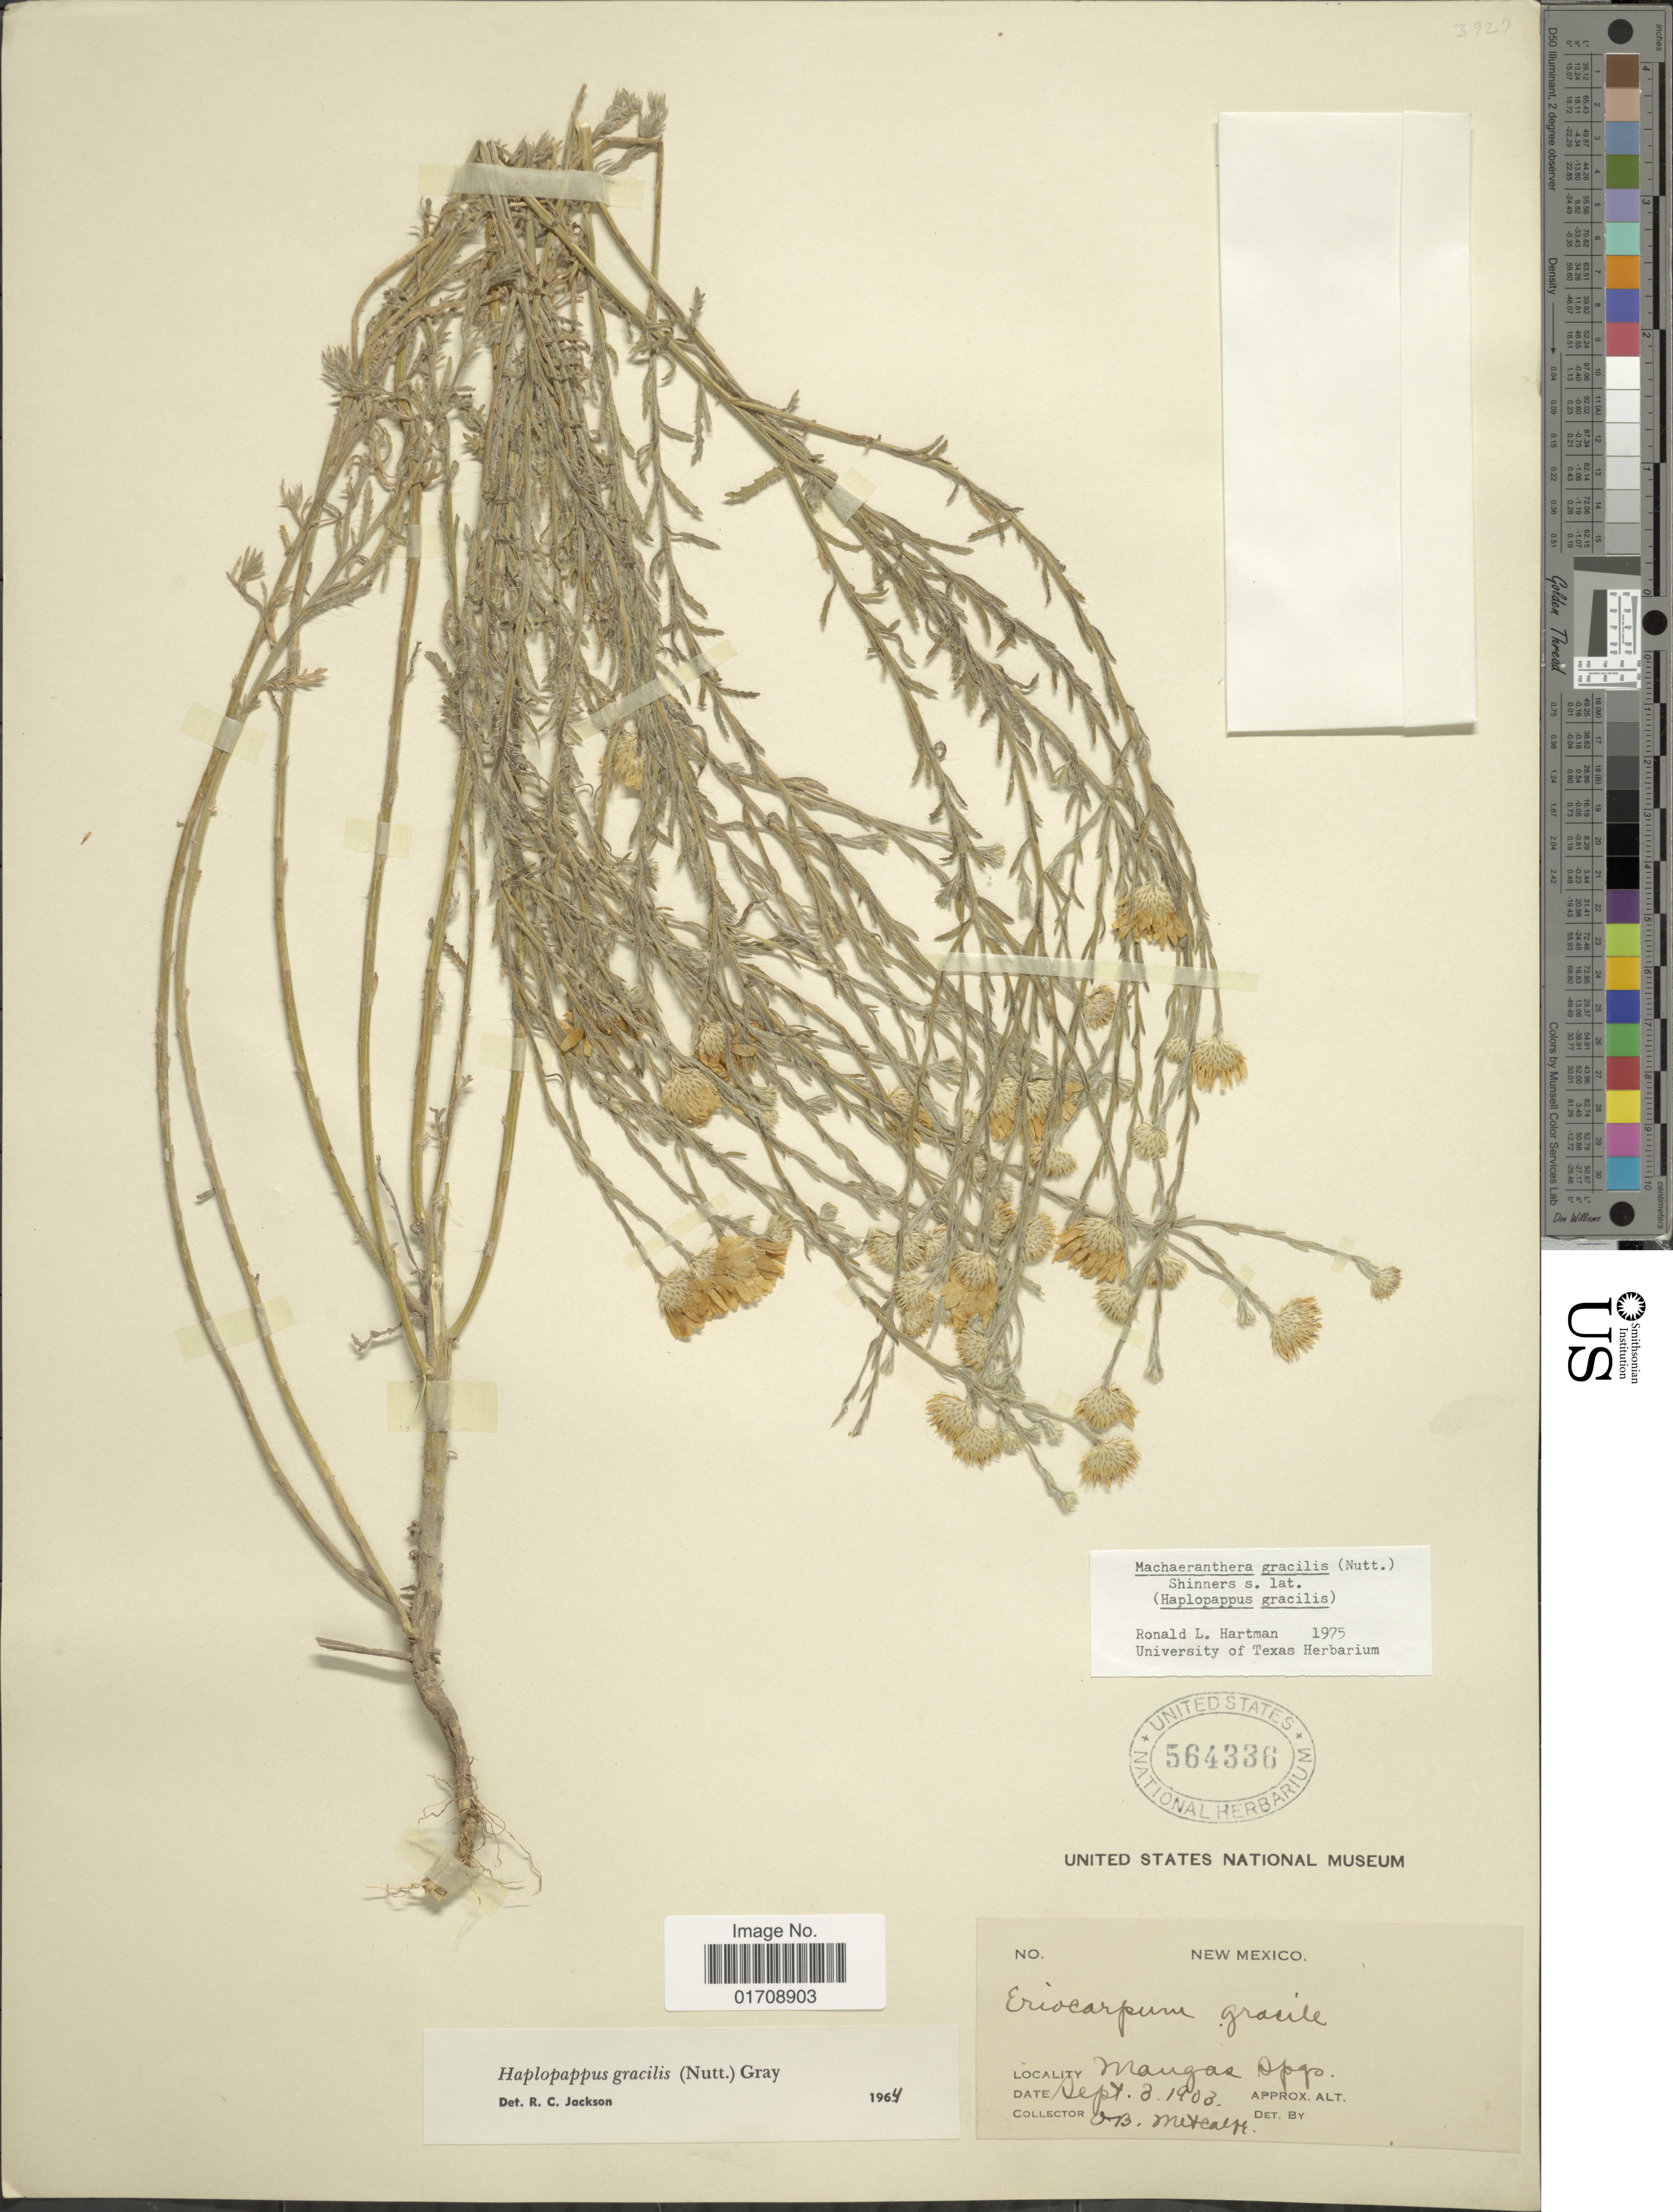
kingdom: Plantae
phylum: Tracheophyta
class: Magnoliopsida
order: Asterales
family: Asteraceae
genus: Machaeranthera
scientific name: Machaeranthera gracilis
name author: (Nutt.) Shinners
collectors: O. B. Metcalfe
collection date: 1903-09-03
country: United States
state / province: New Mexico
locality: Mangas Spgs. [Mangas Springs]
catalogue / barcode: US 564336